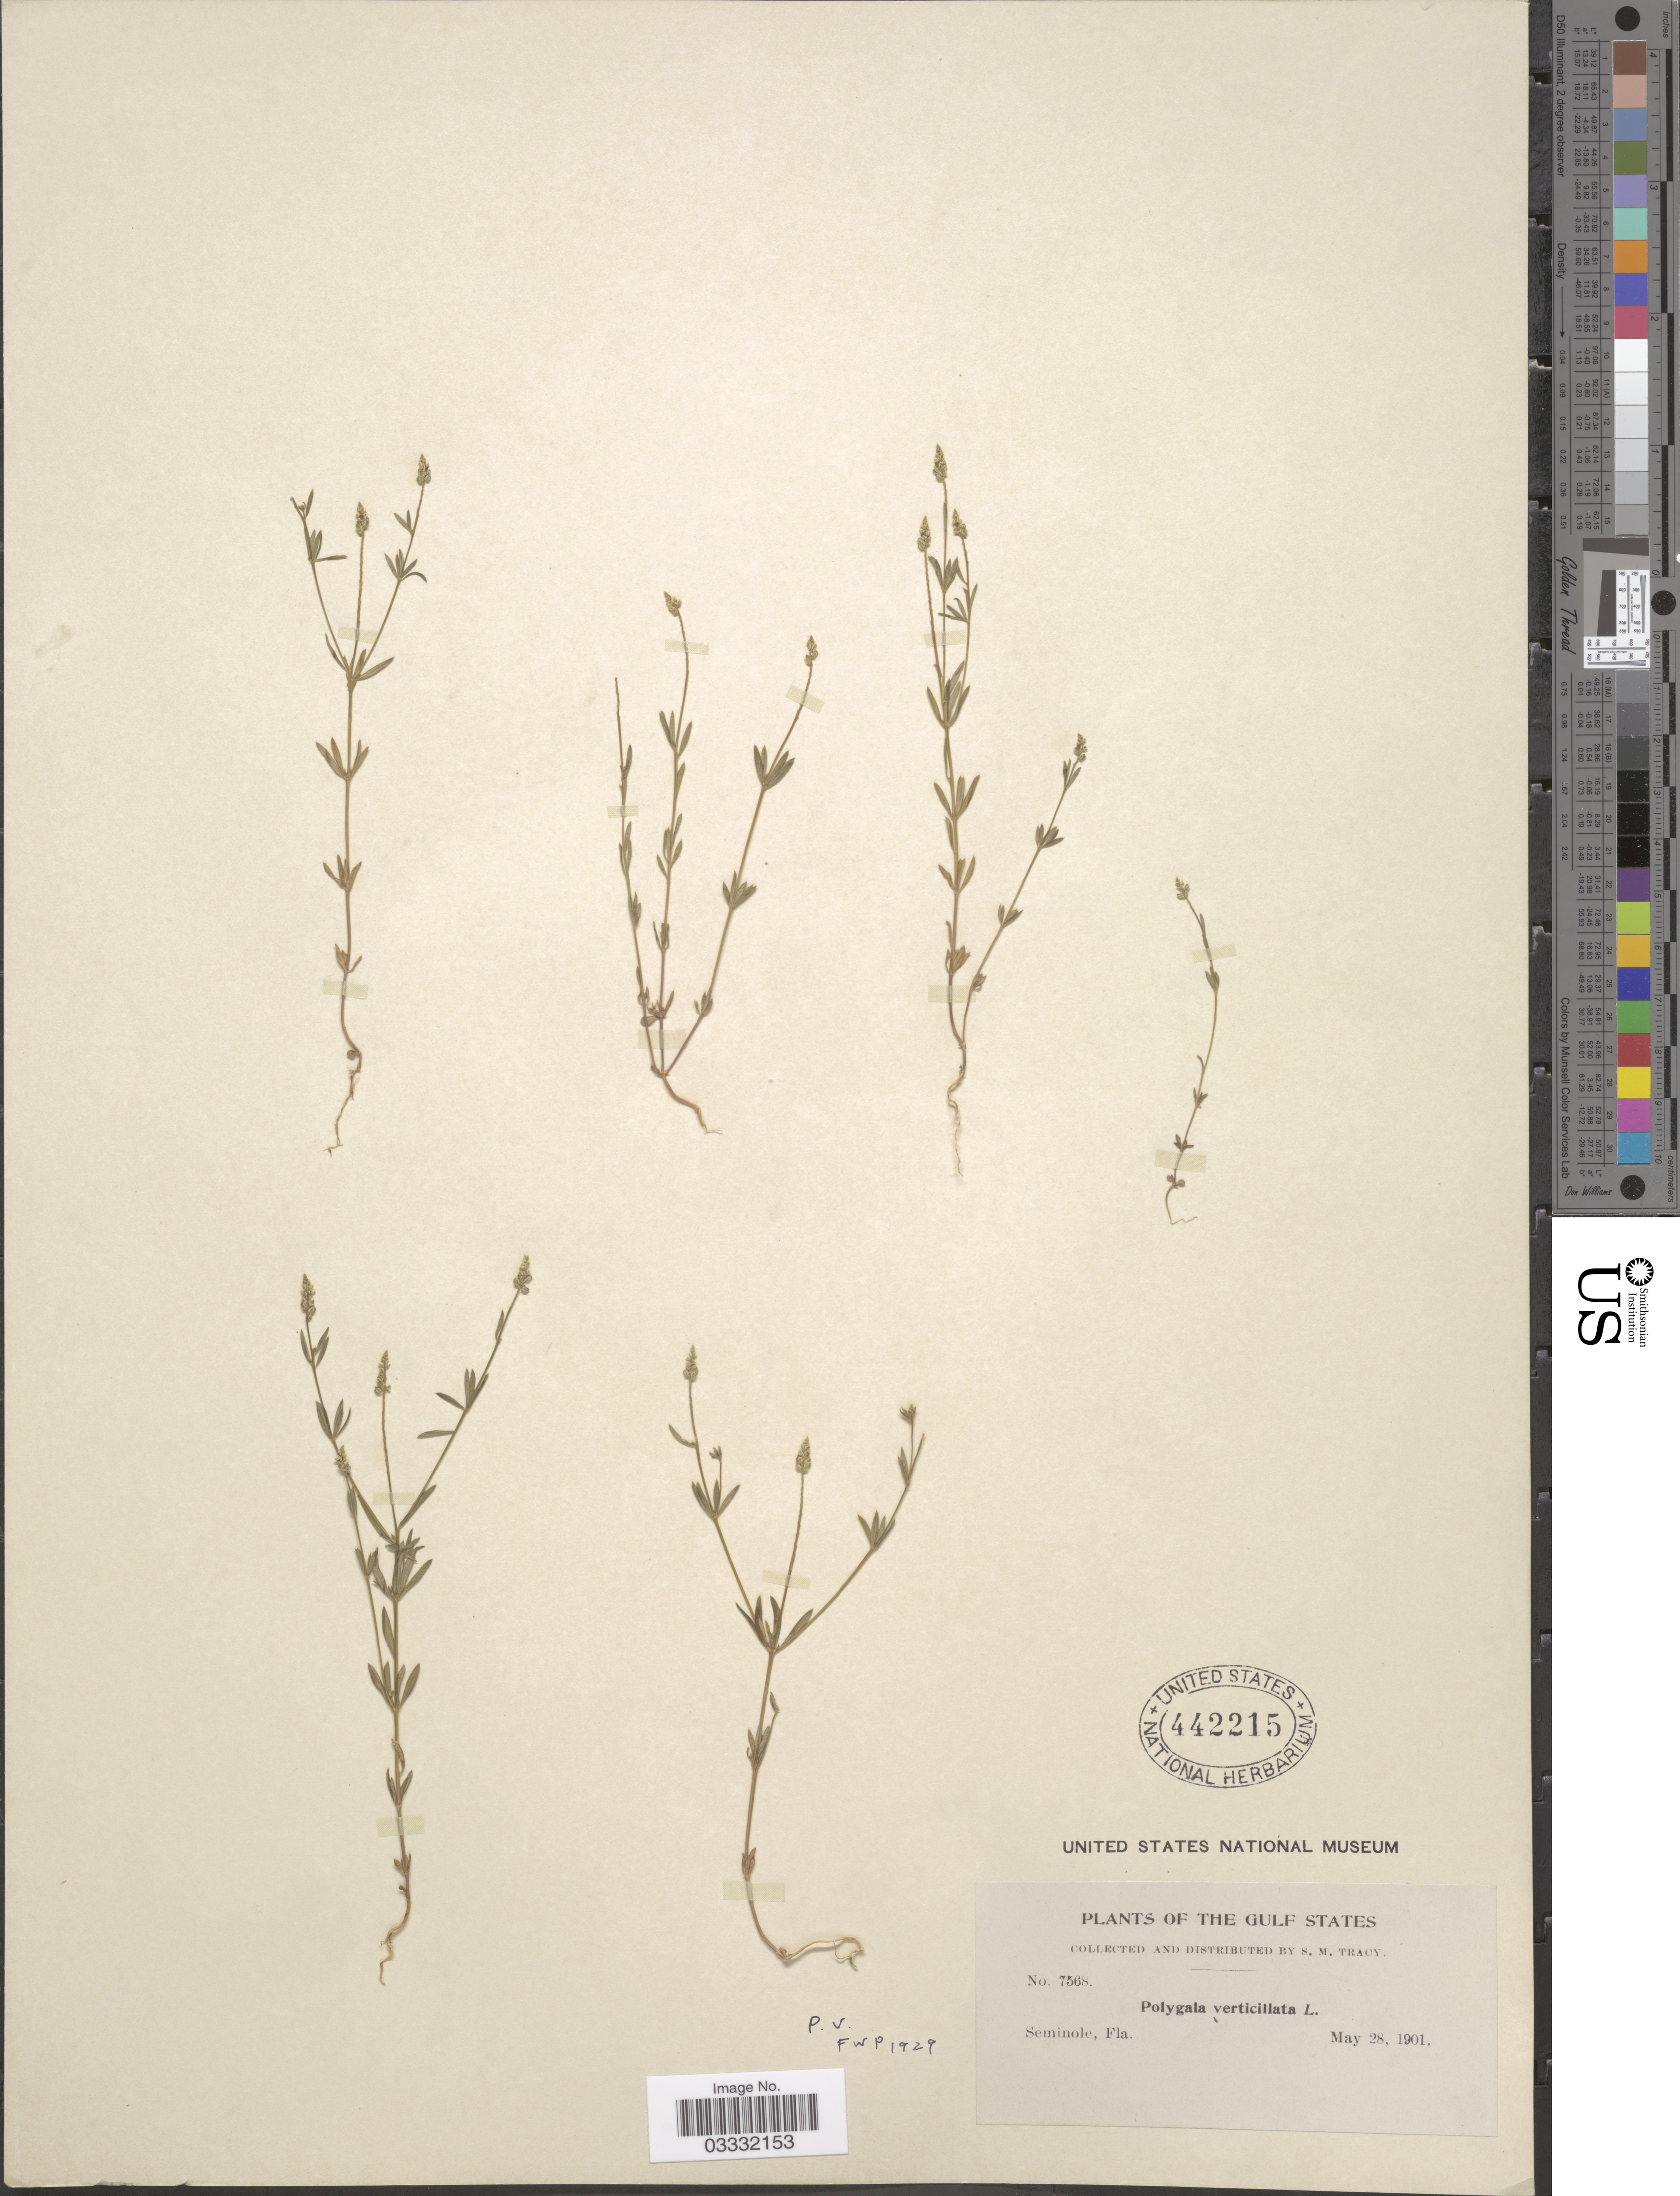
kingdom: Plantae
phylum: Tracheophyta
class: Magnoliopsida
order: Fabales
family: Polygalaceae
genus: Polygala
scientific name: Polygala verticillata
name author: L.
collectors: S. M. Tracy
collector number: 7568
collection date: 1901-05-28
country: United States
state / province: Florida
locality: The Gulf States. Seminole.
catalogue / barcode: US 442215